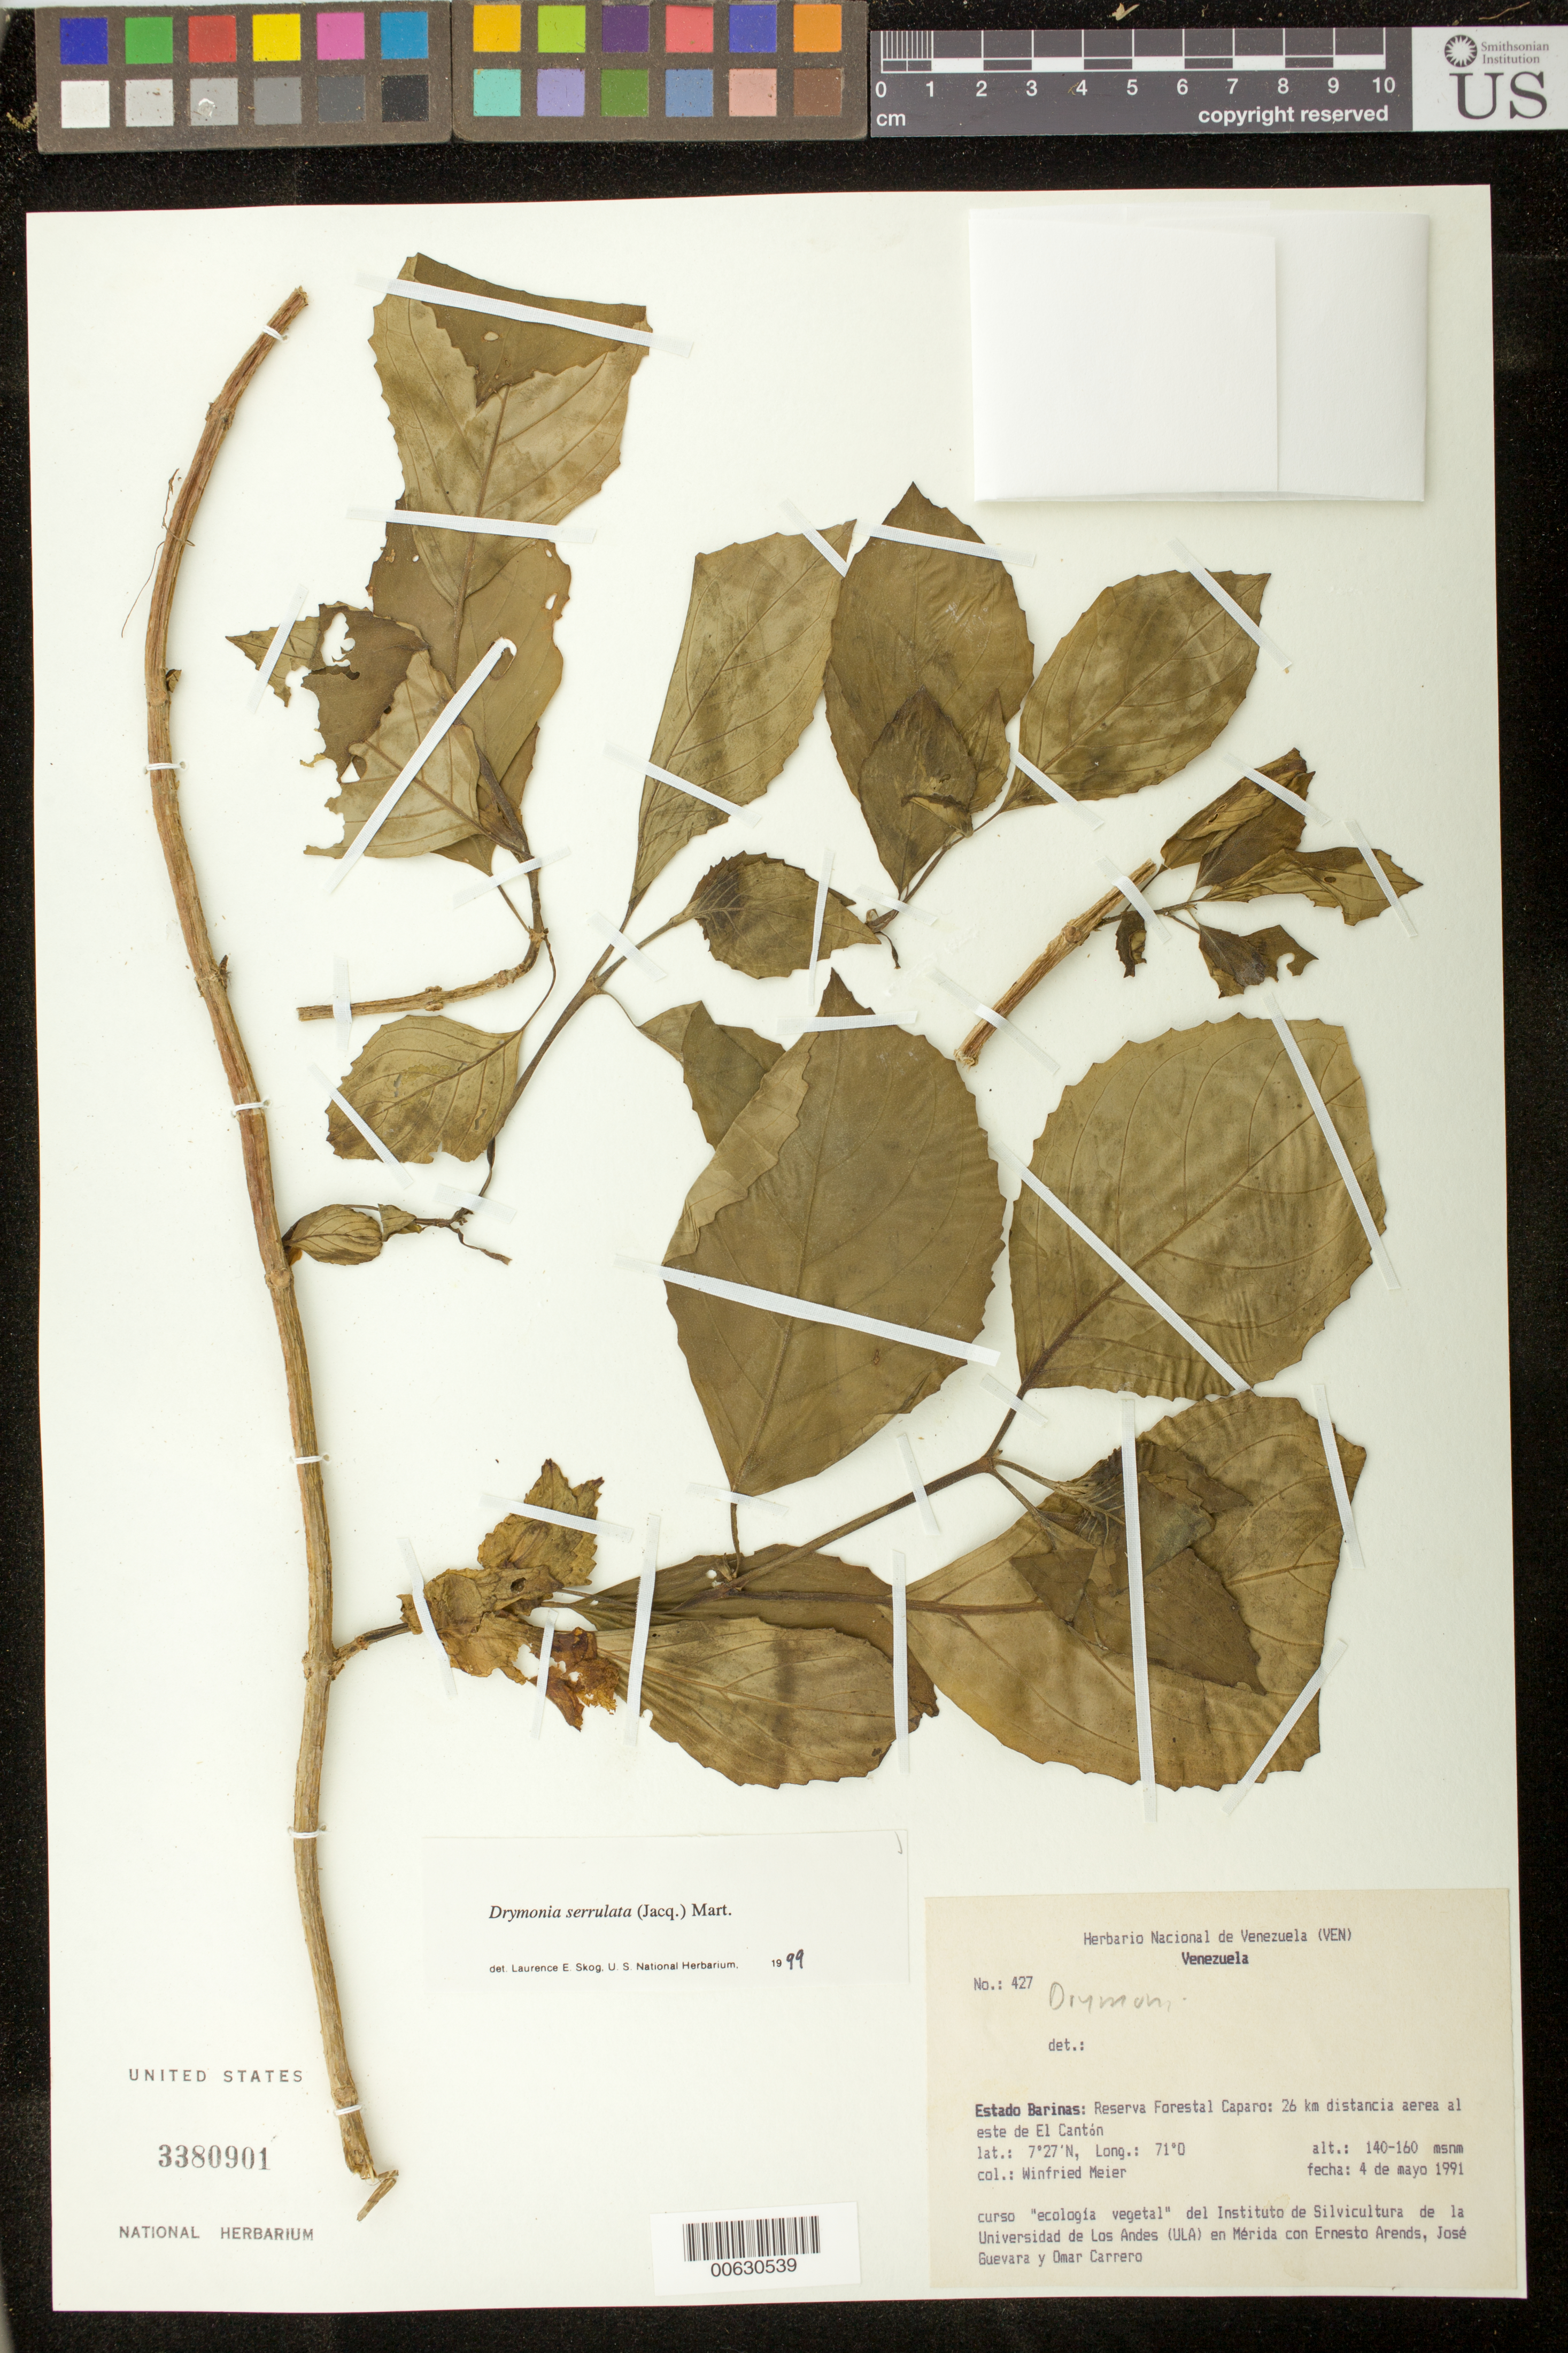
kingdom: Plantae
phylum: Tracheophyta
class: Magnoliopsida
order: Lamiales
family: Gesneriaceae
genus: Drymonia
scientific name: Drymonia serrulata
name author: (Jacq.) Mart.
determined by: Skog, Laurence E.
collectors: W. Meier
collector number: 427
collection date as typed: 04 May 1991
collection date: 1991-05-04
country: Venezuela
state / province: Barinas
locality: Reserva Forestal Caparo: 26 km distancia aerea al este de El Cantón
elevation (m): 140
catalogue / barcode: US 3380901